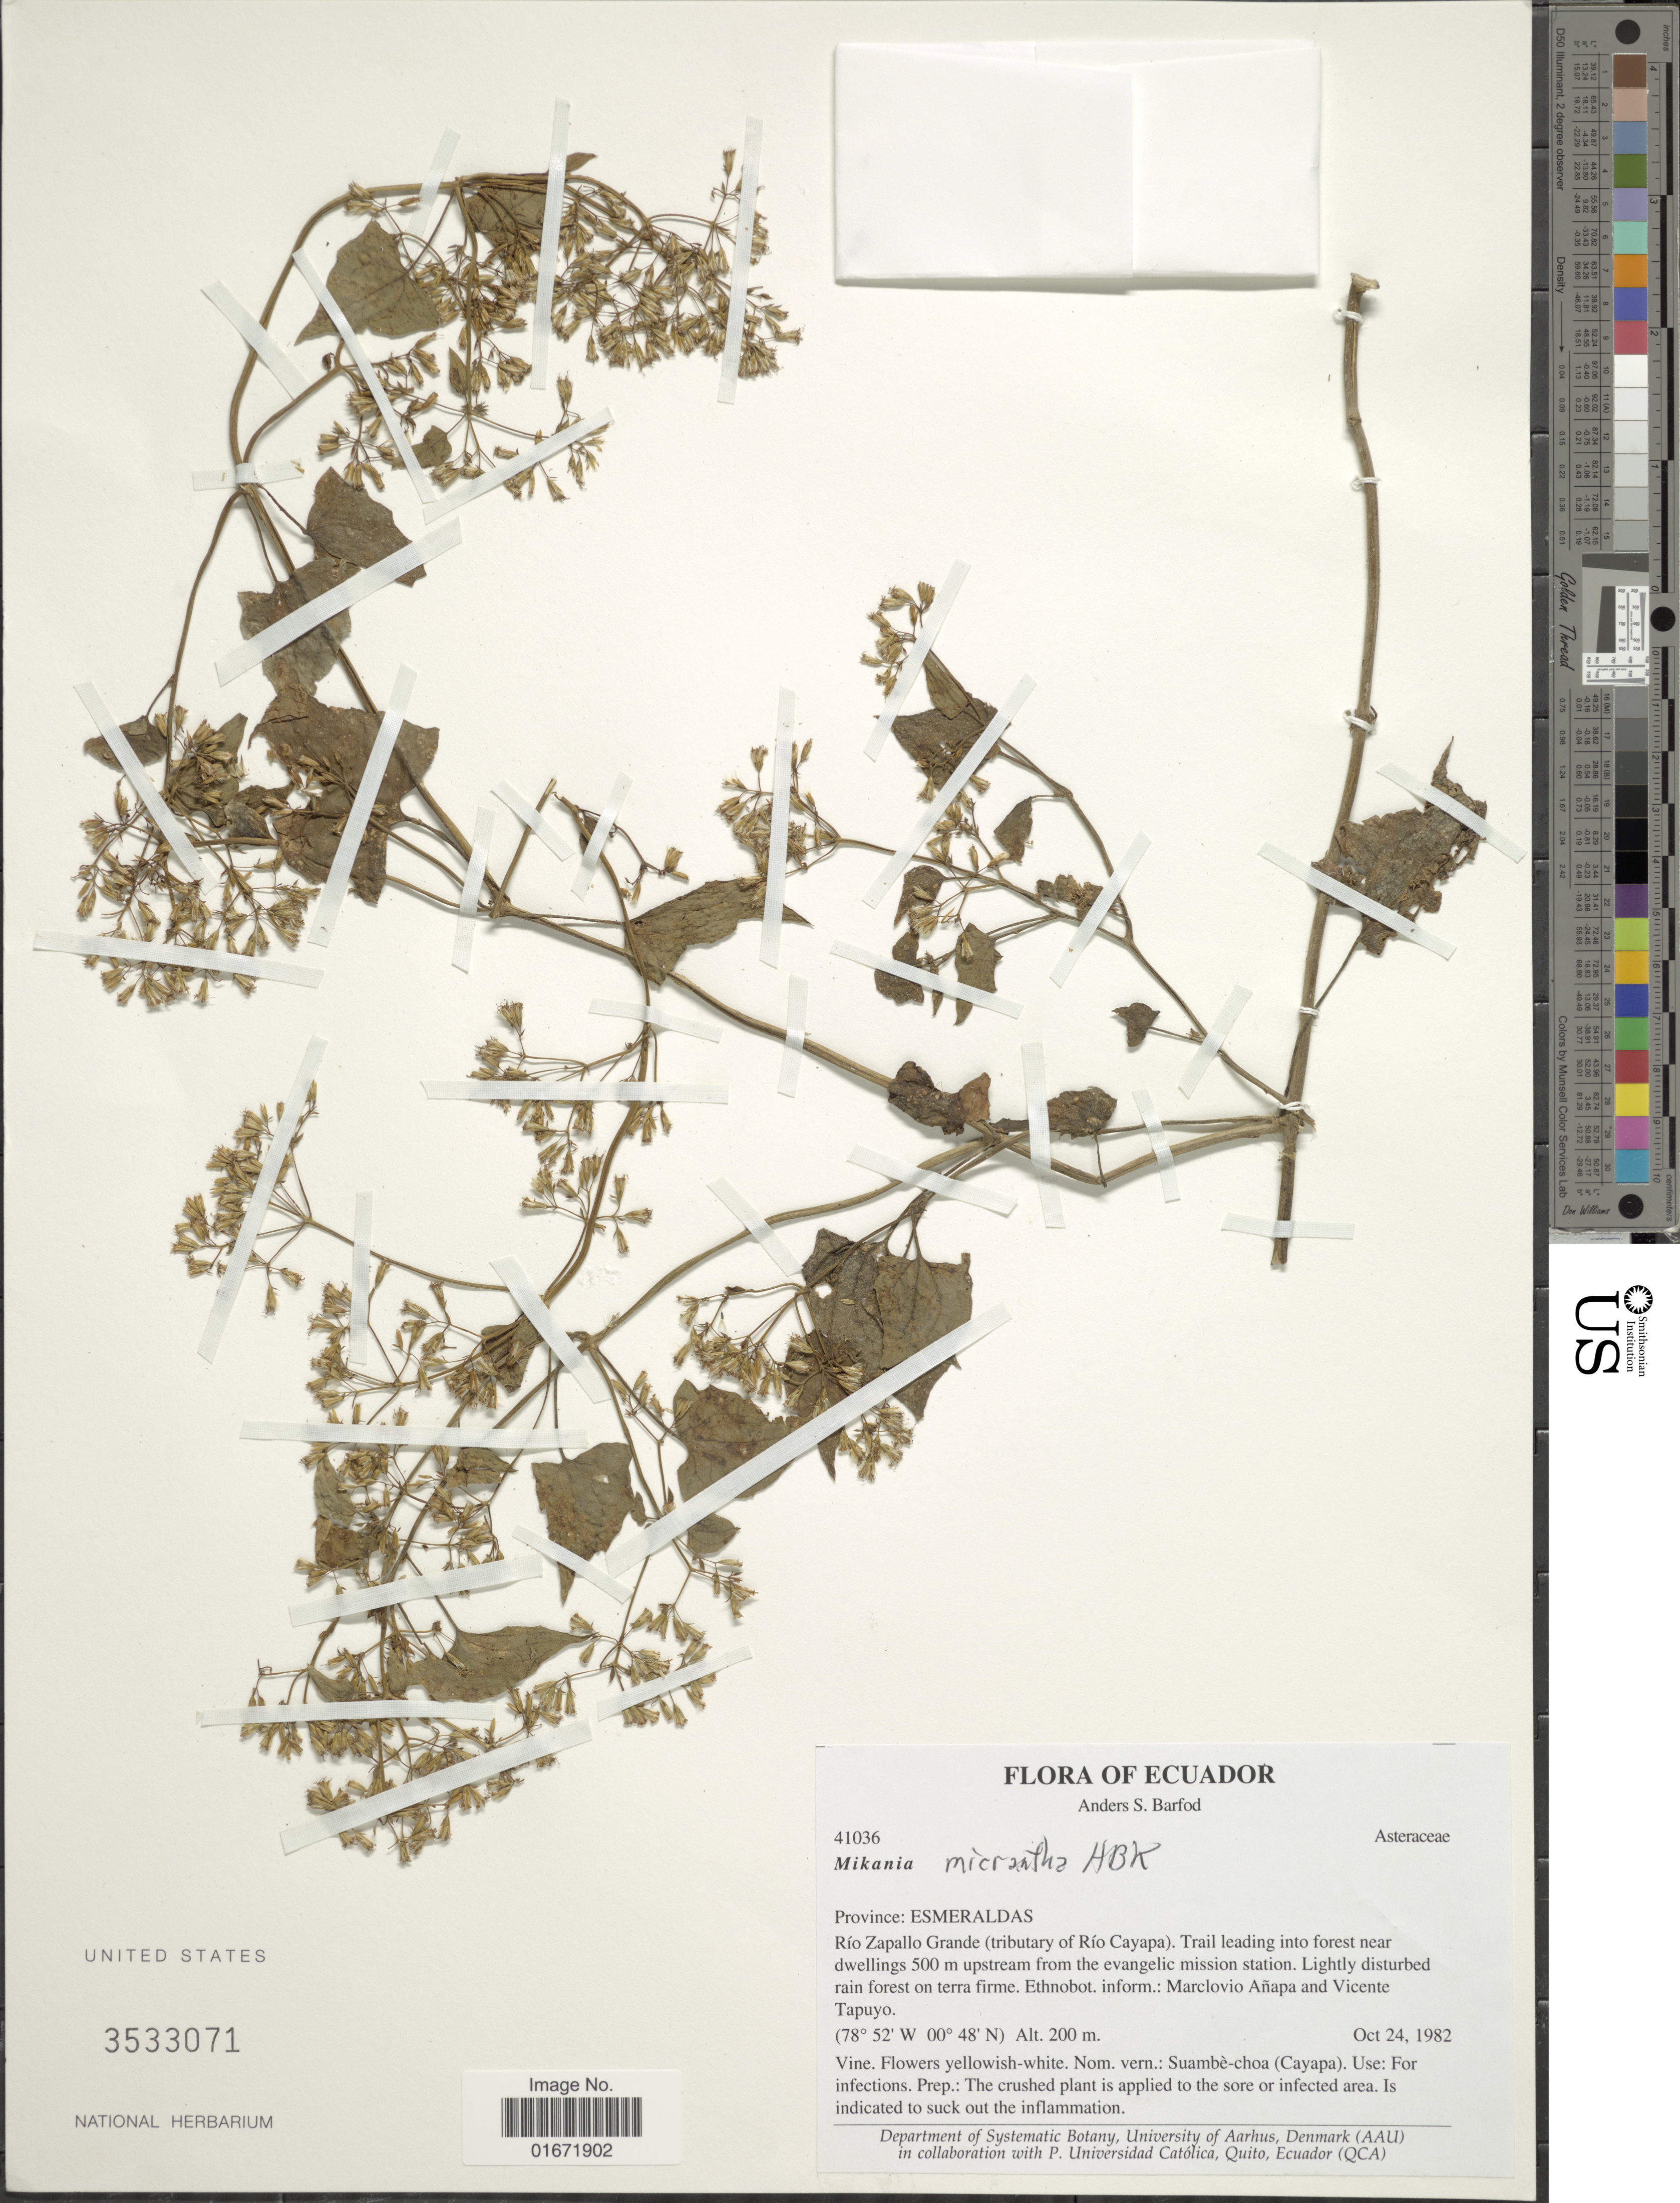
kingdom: Plantae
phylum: Tracheophyta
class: Magnoliopsida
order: Asterales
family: Asteraceae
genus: Mikania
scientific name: Mikania micrantha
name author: Kunth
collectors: A. Barford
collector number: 41036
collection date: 1982-10-24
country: Ecuador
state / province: Esmeraldas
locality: Province: Esmeraldas. Río Zapallo Grande (tributary of Rio Cayapal). Trail leading into forest near dwelling 500 m upstream from the evangelic mission station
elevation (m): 200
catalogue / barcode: US 3533071